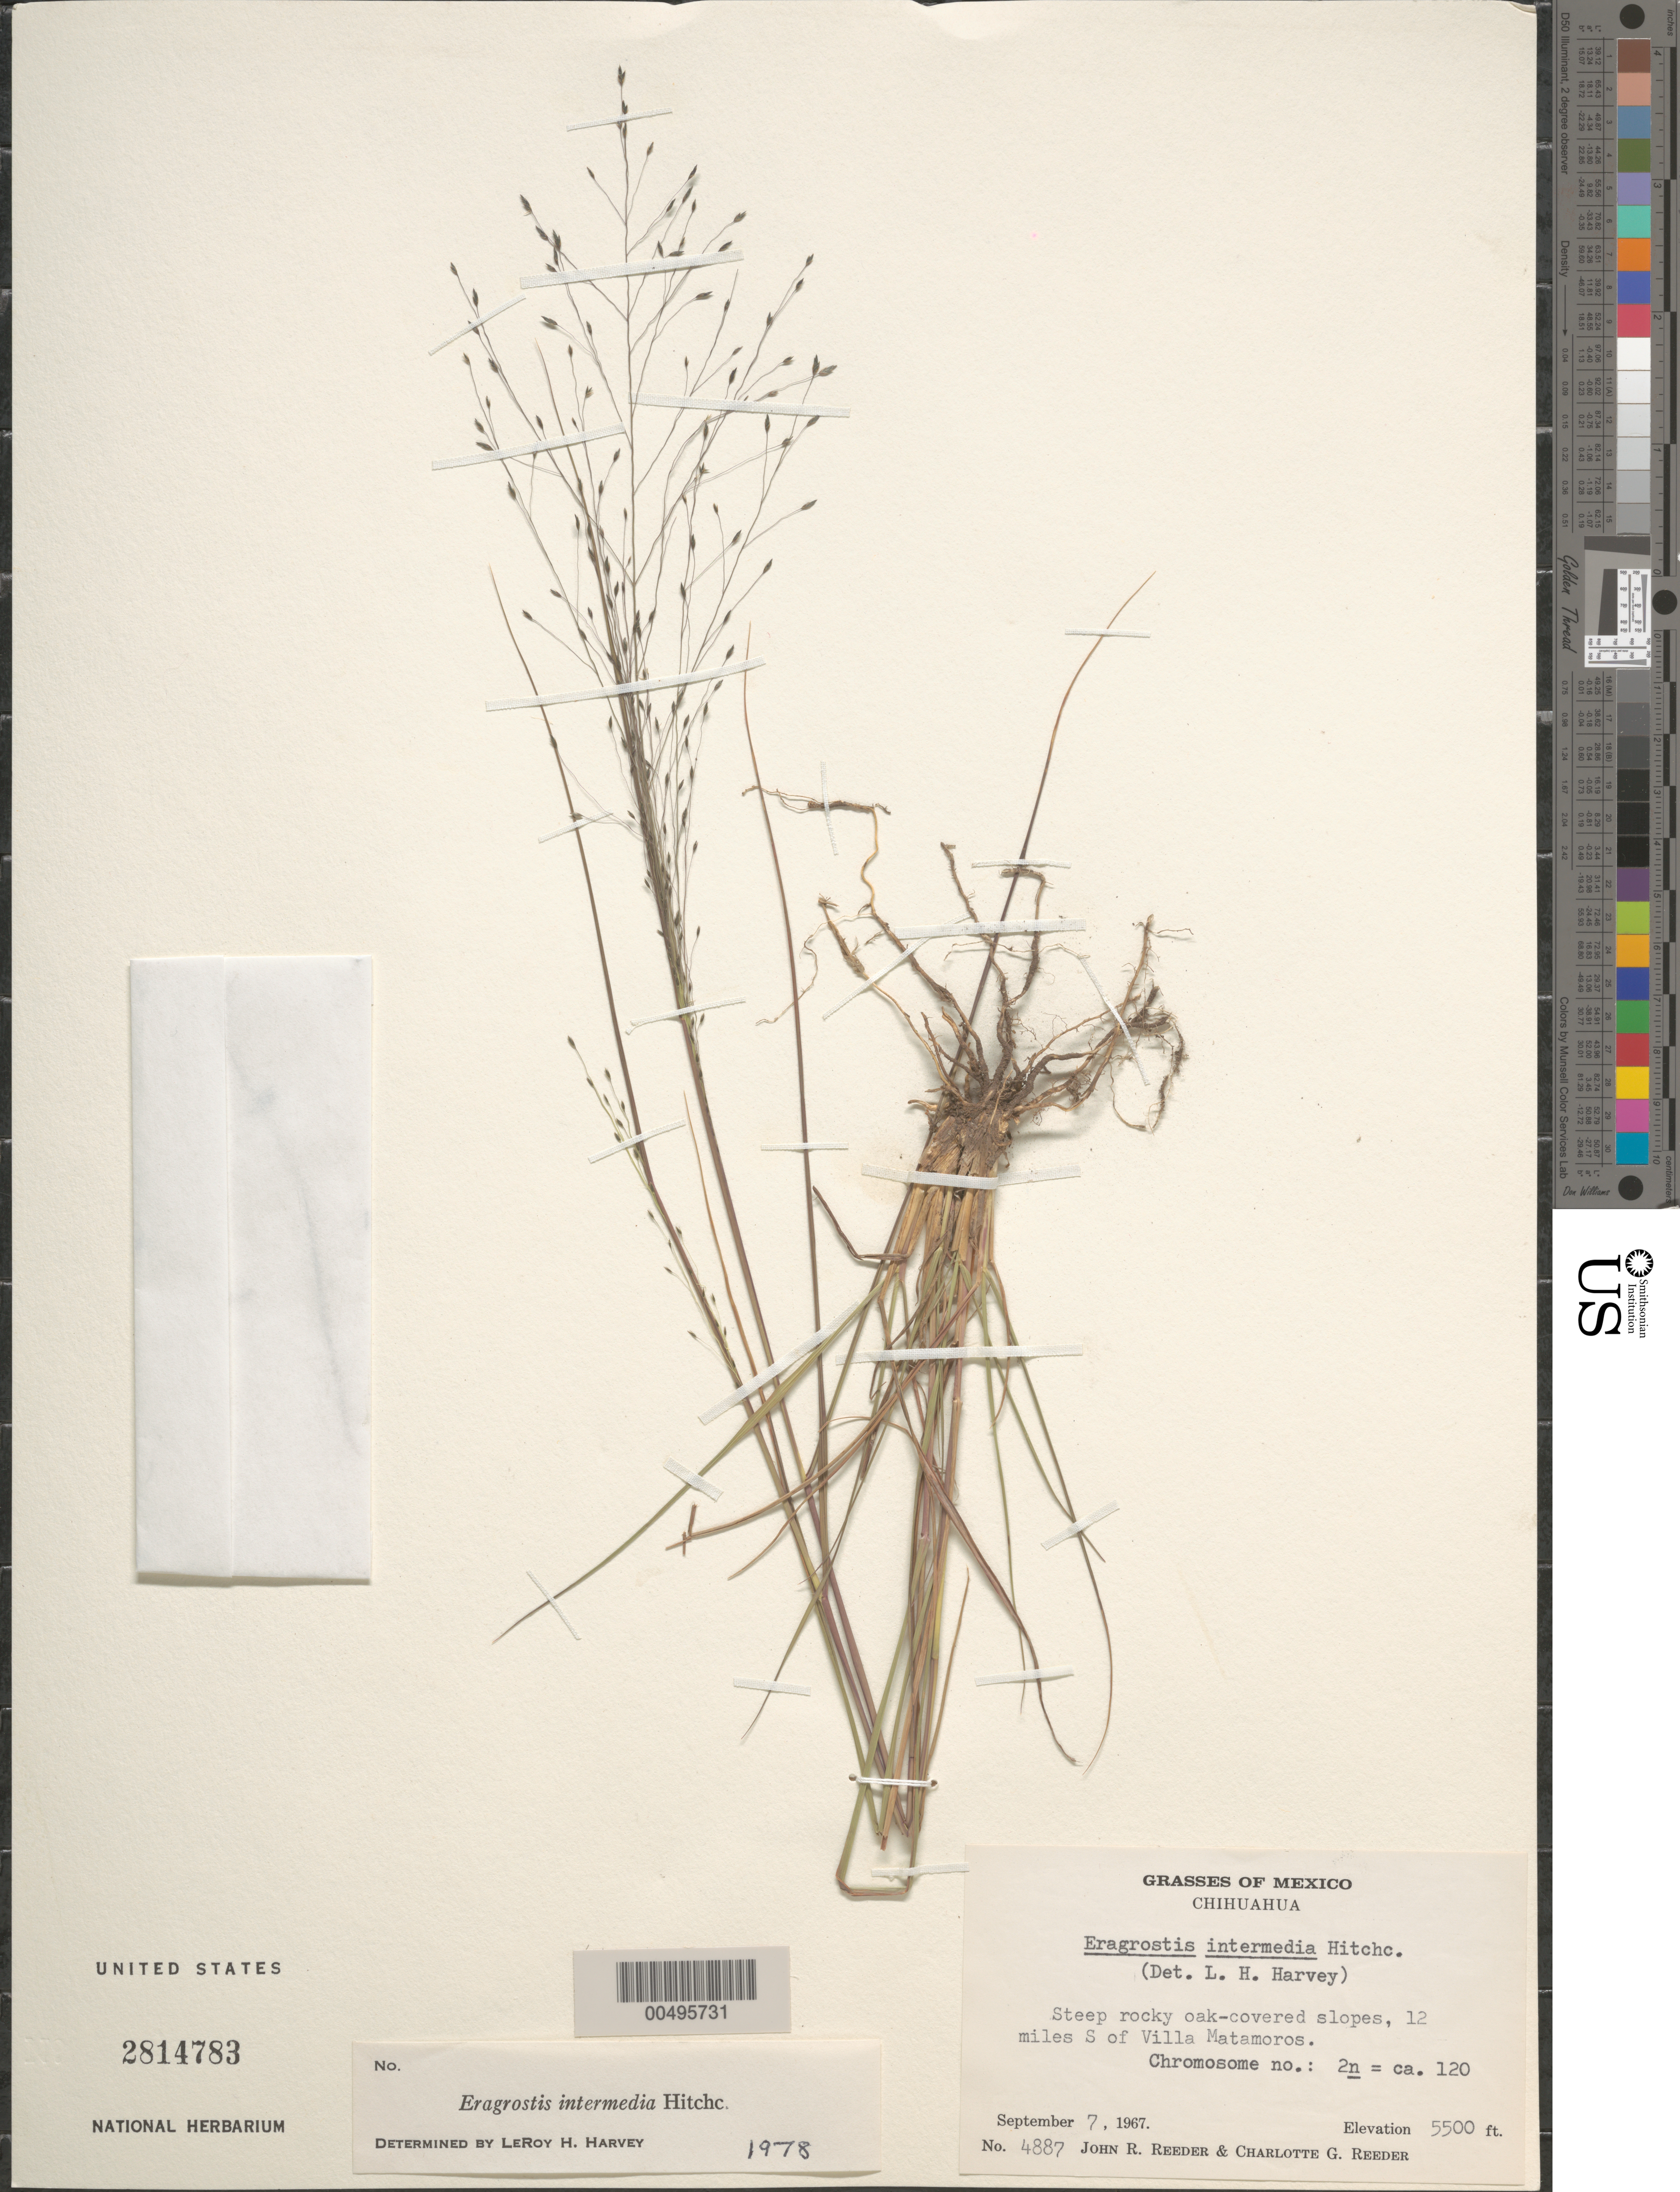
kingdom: Plantae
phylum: Tracheophyta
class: Liliopsida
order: Poales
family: Poaceae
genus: Eragrostis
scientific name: Eragrostis intermedia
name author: Hitchc.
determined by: Harvey, L. H.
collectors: J. R. Reeder & C. G. Reeder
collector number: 4887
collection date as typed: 7 Sep 1967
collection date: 1967-09-07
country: Mexico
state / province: Chihuahua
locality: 12 mi S of Villa Matamoros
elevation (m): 1676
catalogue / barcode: US 2814783